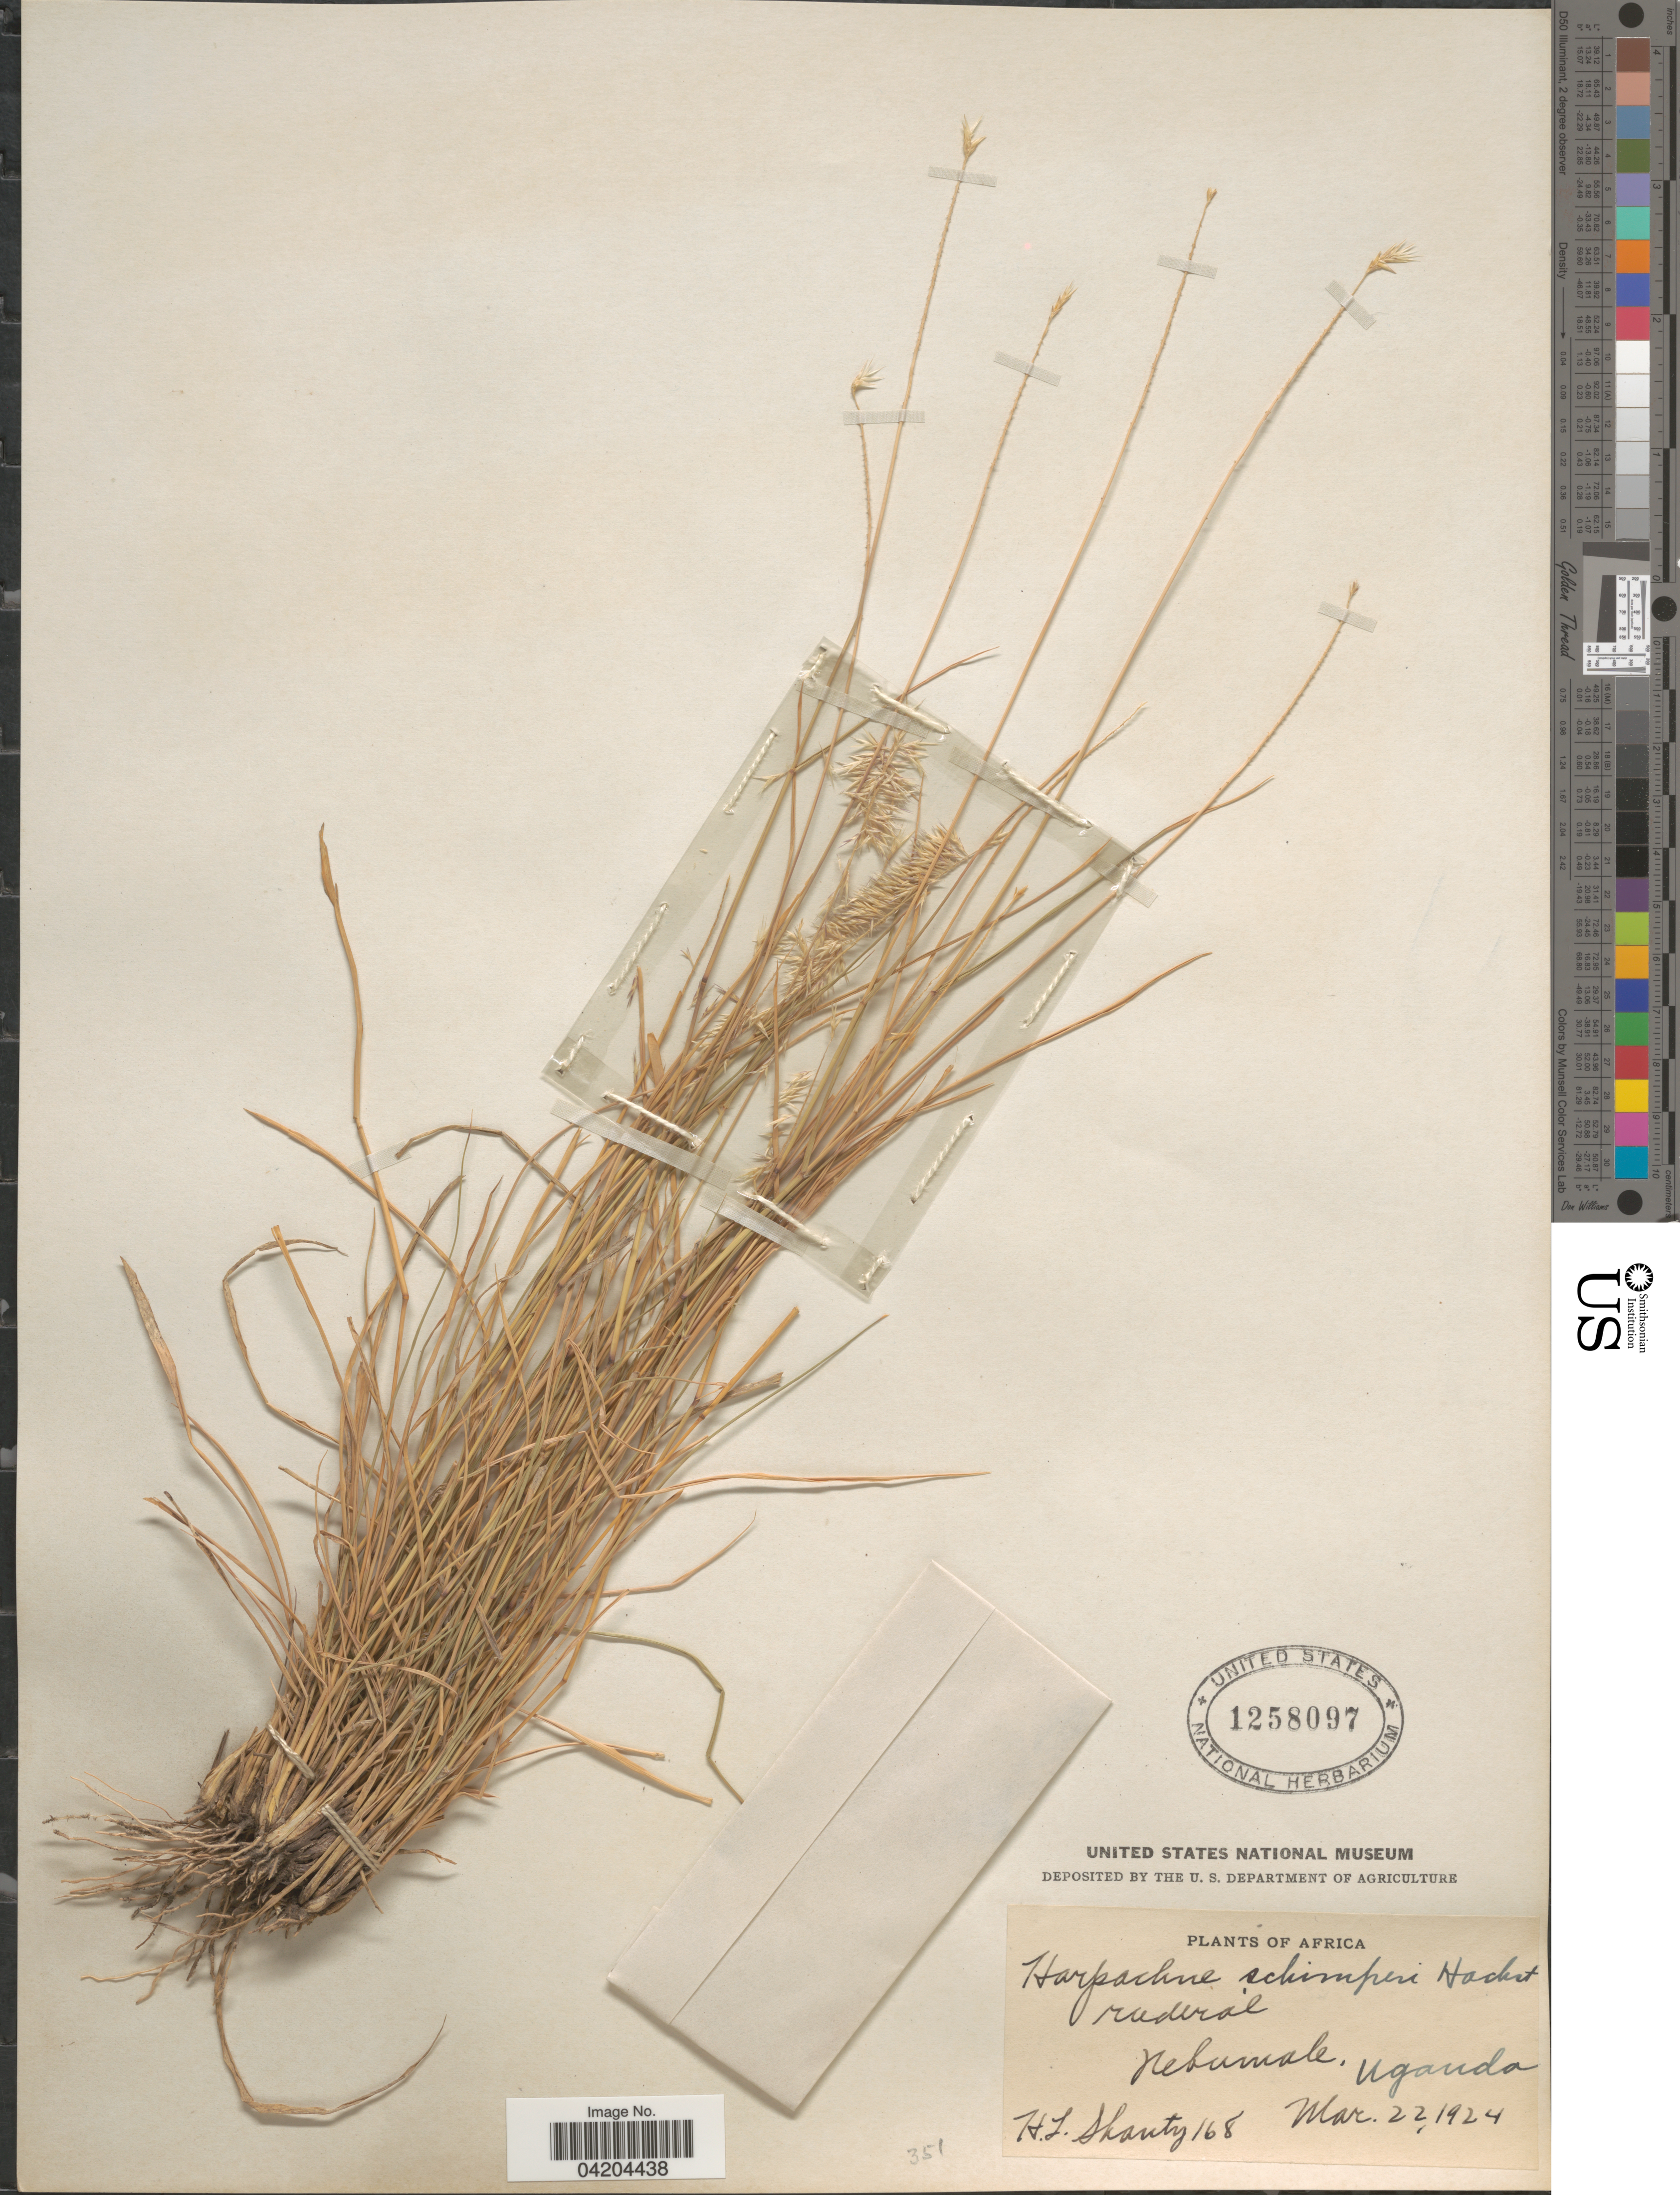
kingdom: Plantae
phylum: Tracheophyta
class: Liliopsida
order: Poales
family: Poaceae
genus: Eragrostis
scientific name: Eragrostis schimperi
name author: (A. Rich.) Benth.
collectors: H. Shantz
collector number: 168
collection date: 1924-03-22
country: Uganda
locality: Nebumale.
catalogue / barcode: US 1258097